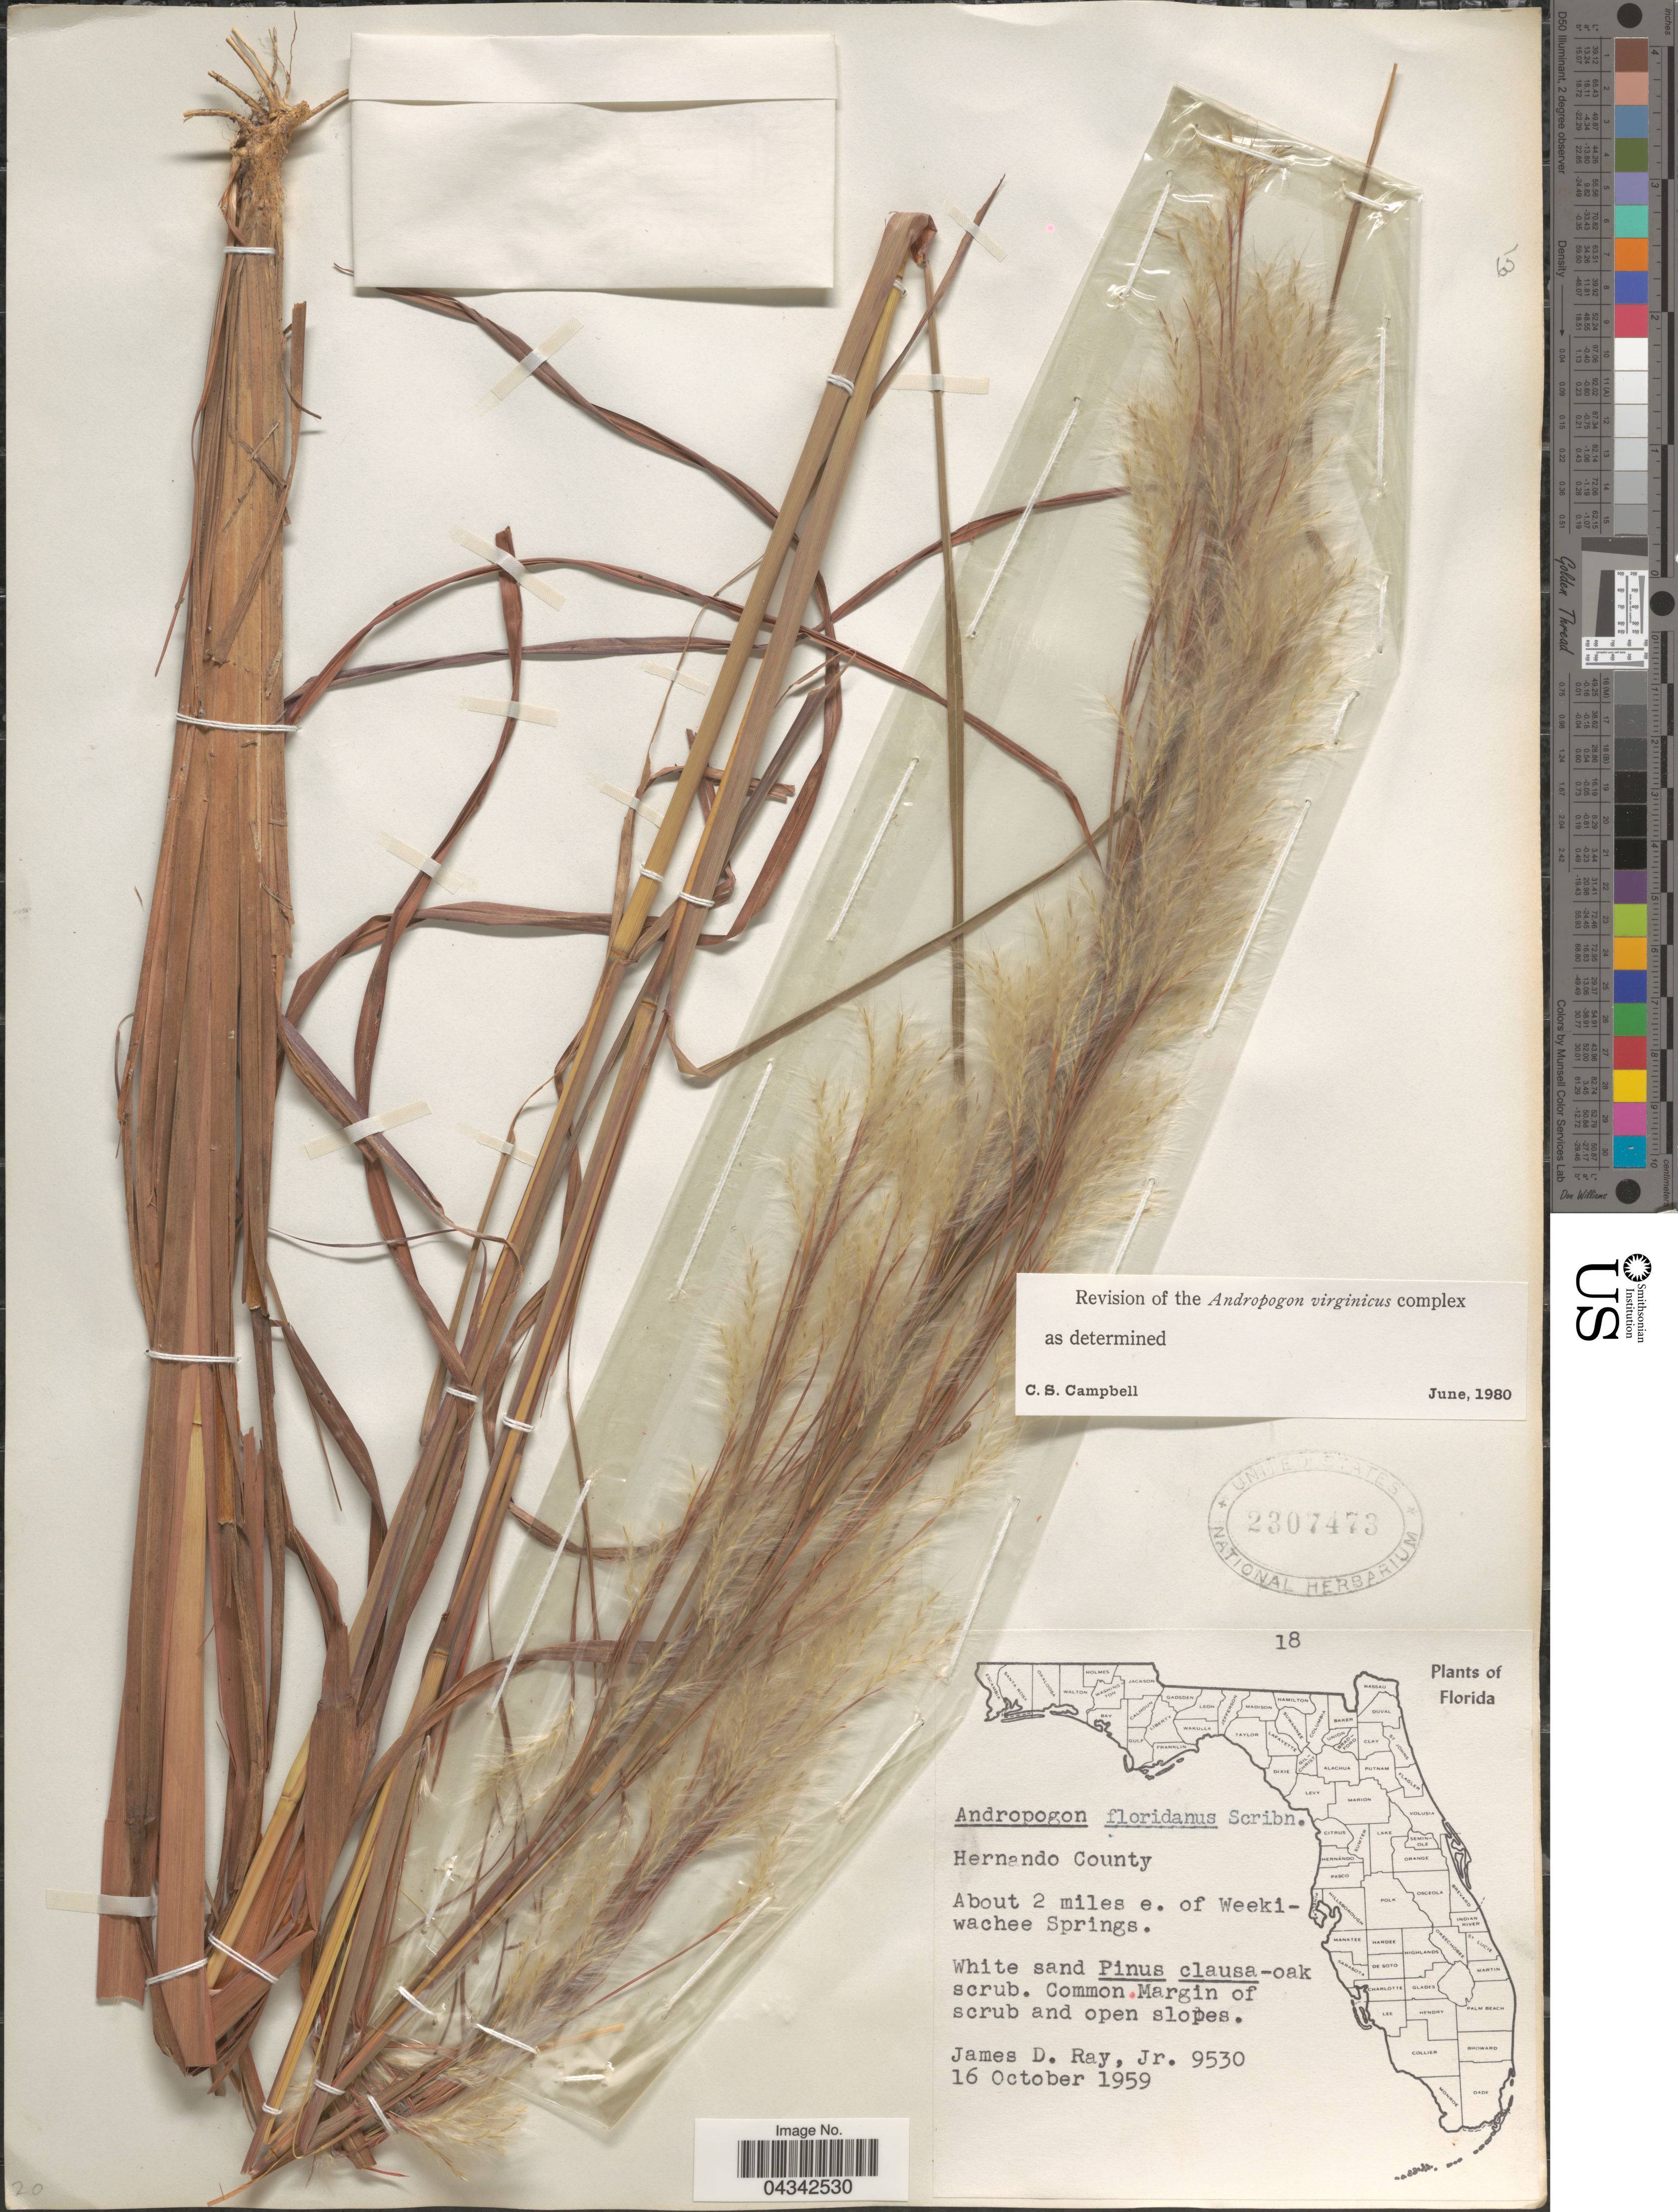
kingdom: Plantae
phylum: Tracheophyta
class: Liliopsida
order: Poales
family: Poaceae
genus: Andropogon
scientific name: Andropogon floridanus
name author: Scribn.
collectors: J. D. Ray Jr.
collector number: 9530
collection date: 1959-10-16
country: United States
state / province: Florida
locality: Hernando County. About 2 miles e. of Weeki-wachee Springs.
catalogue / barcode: US 2307473